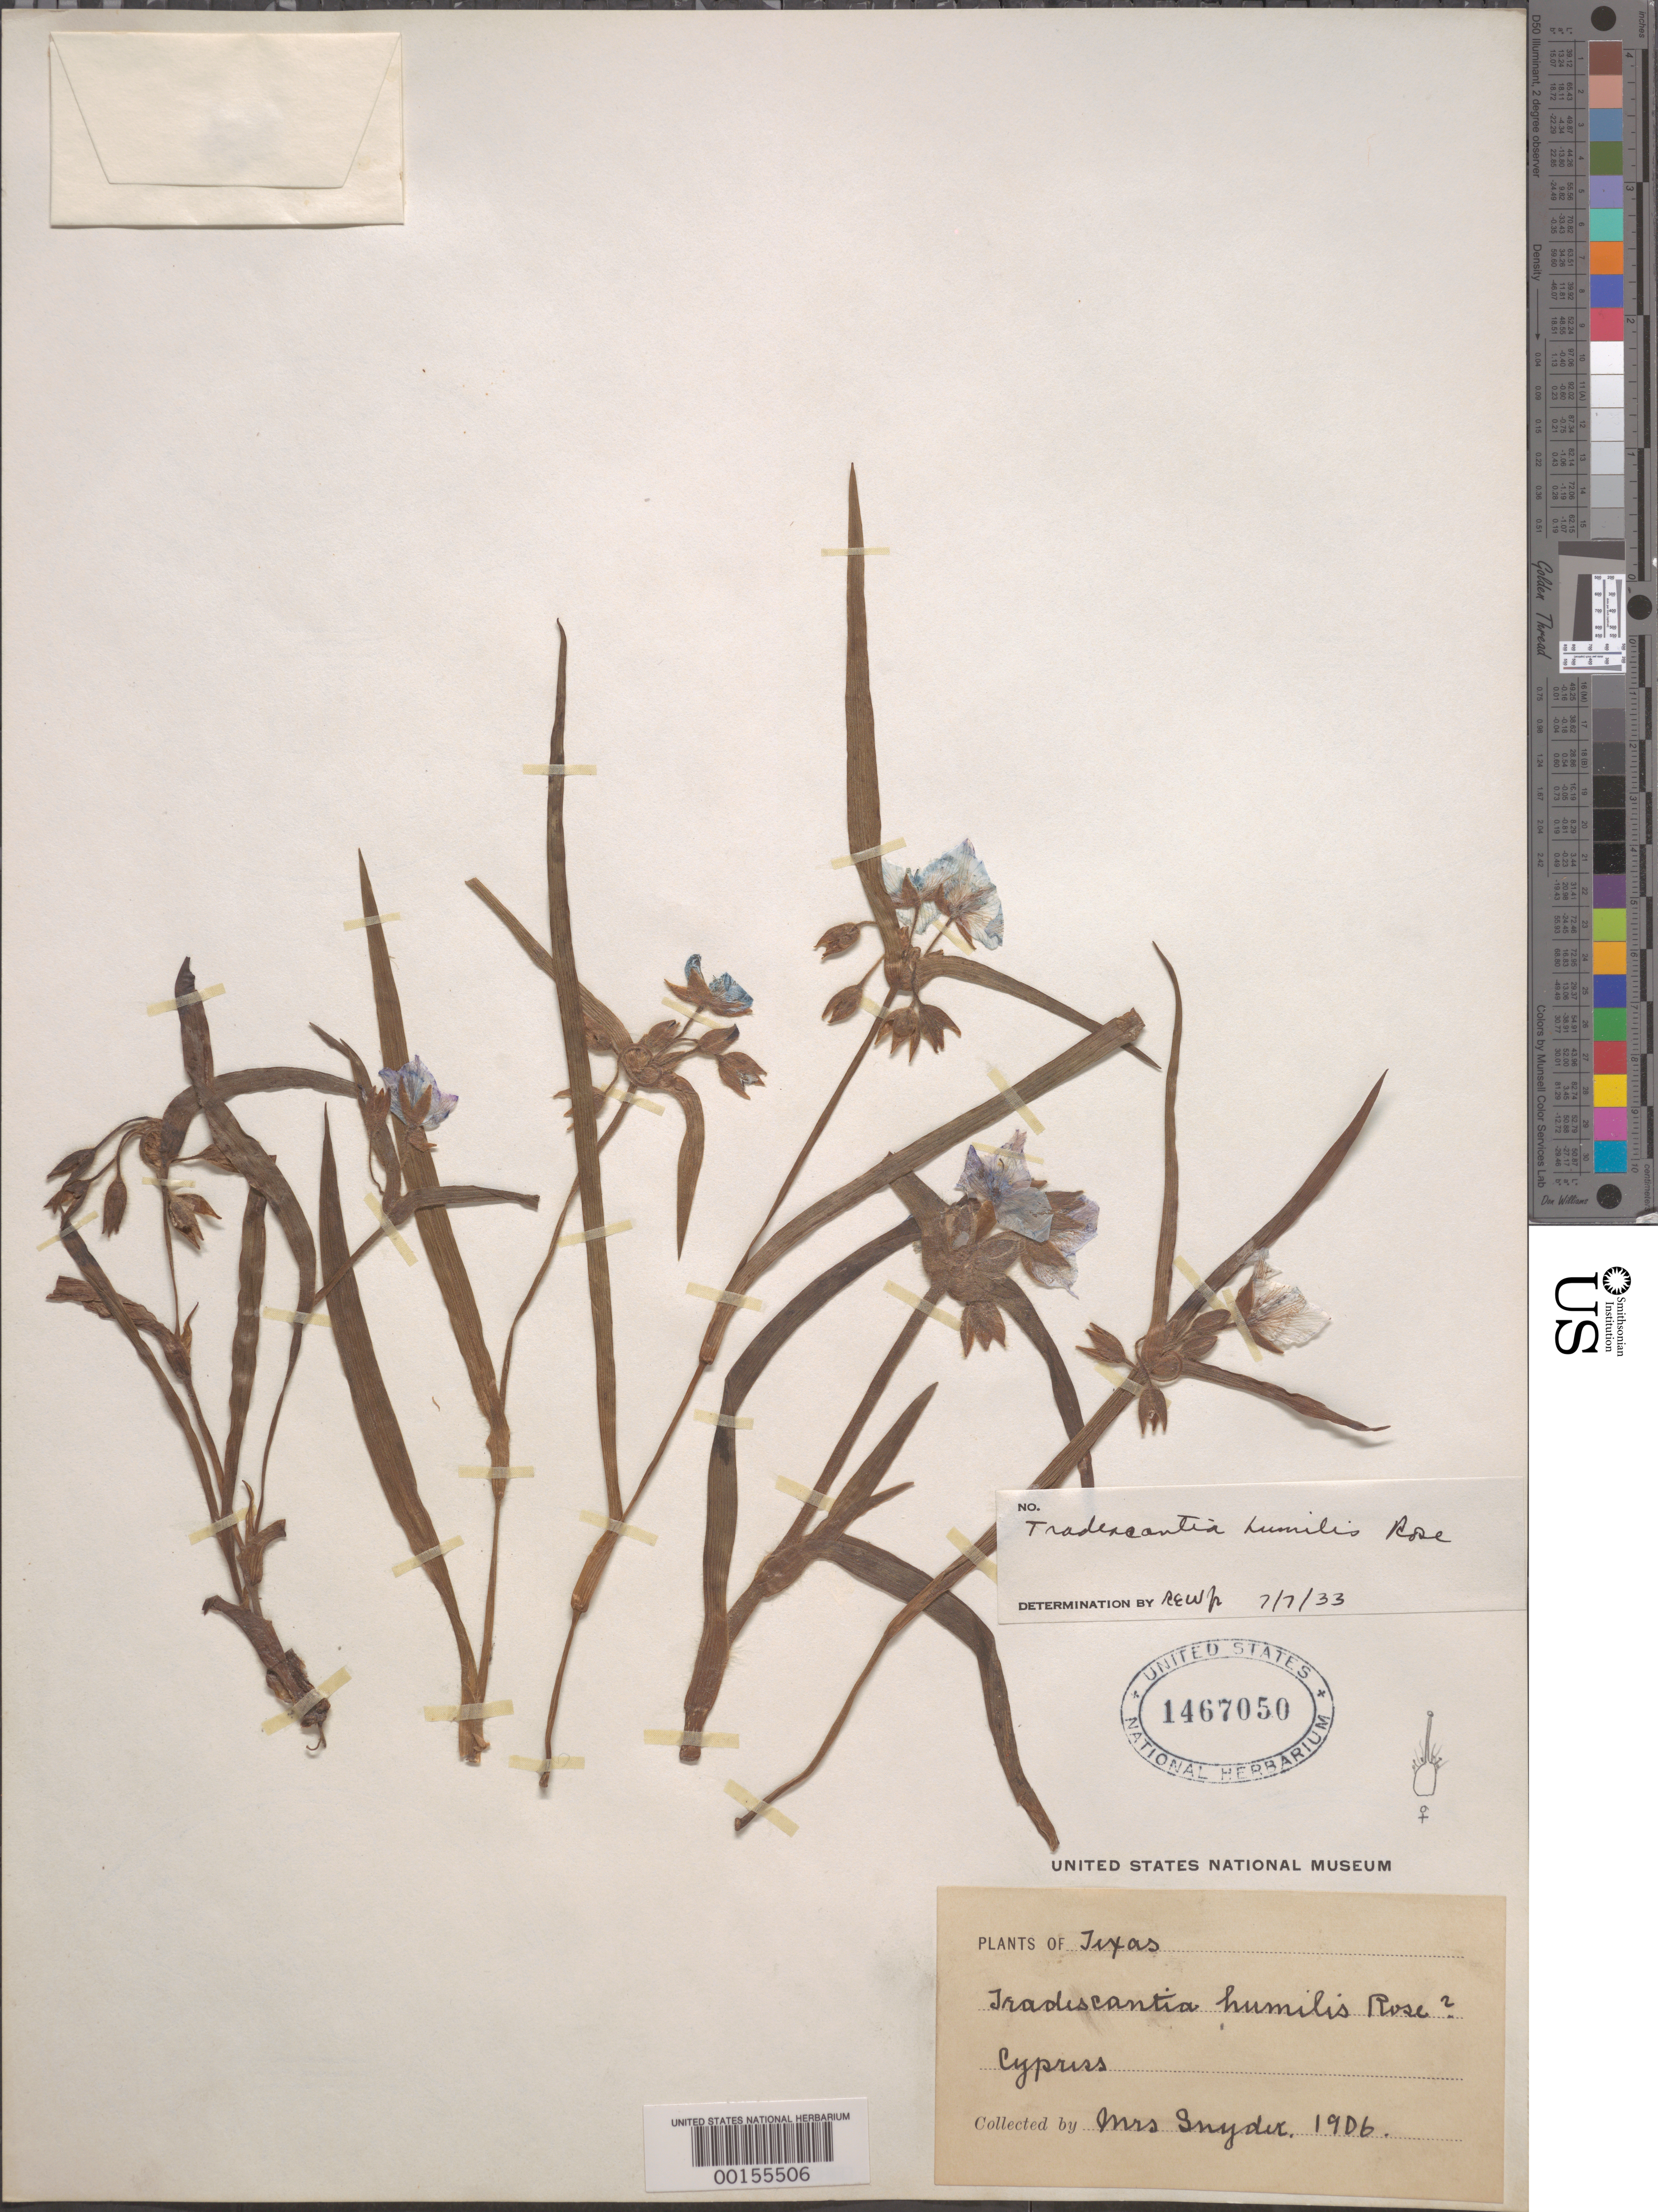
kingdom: Plantae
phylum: Tracheophyta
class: Liliopsida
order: Commelinales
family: Commelinaceae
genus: Tradescantia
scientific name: Tradescantia humilis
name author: Rose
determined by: Woodward, R. E.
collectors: -. Snyder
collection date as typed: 1906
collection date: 1906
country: United States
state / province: Texas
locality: Cypress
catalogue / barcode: US 1467050